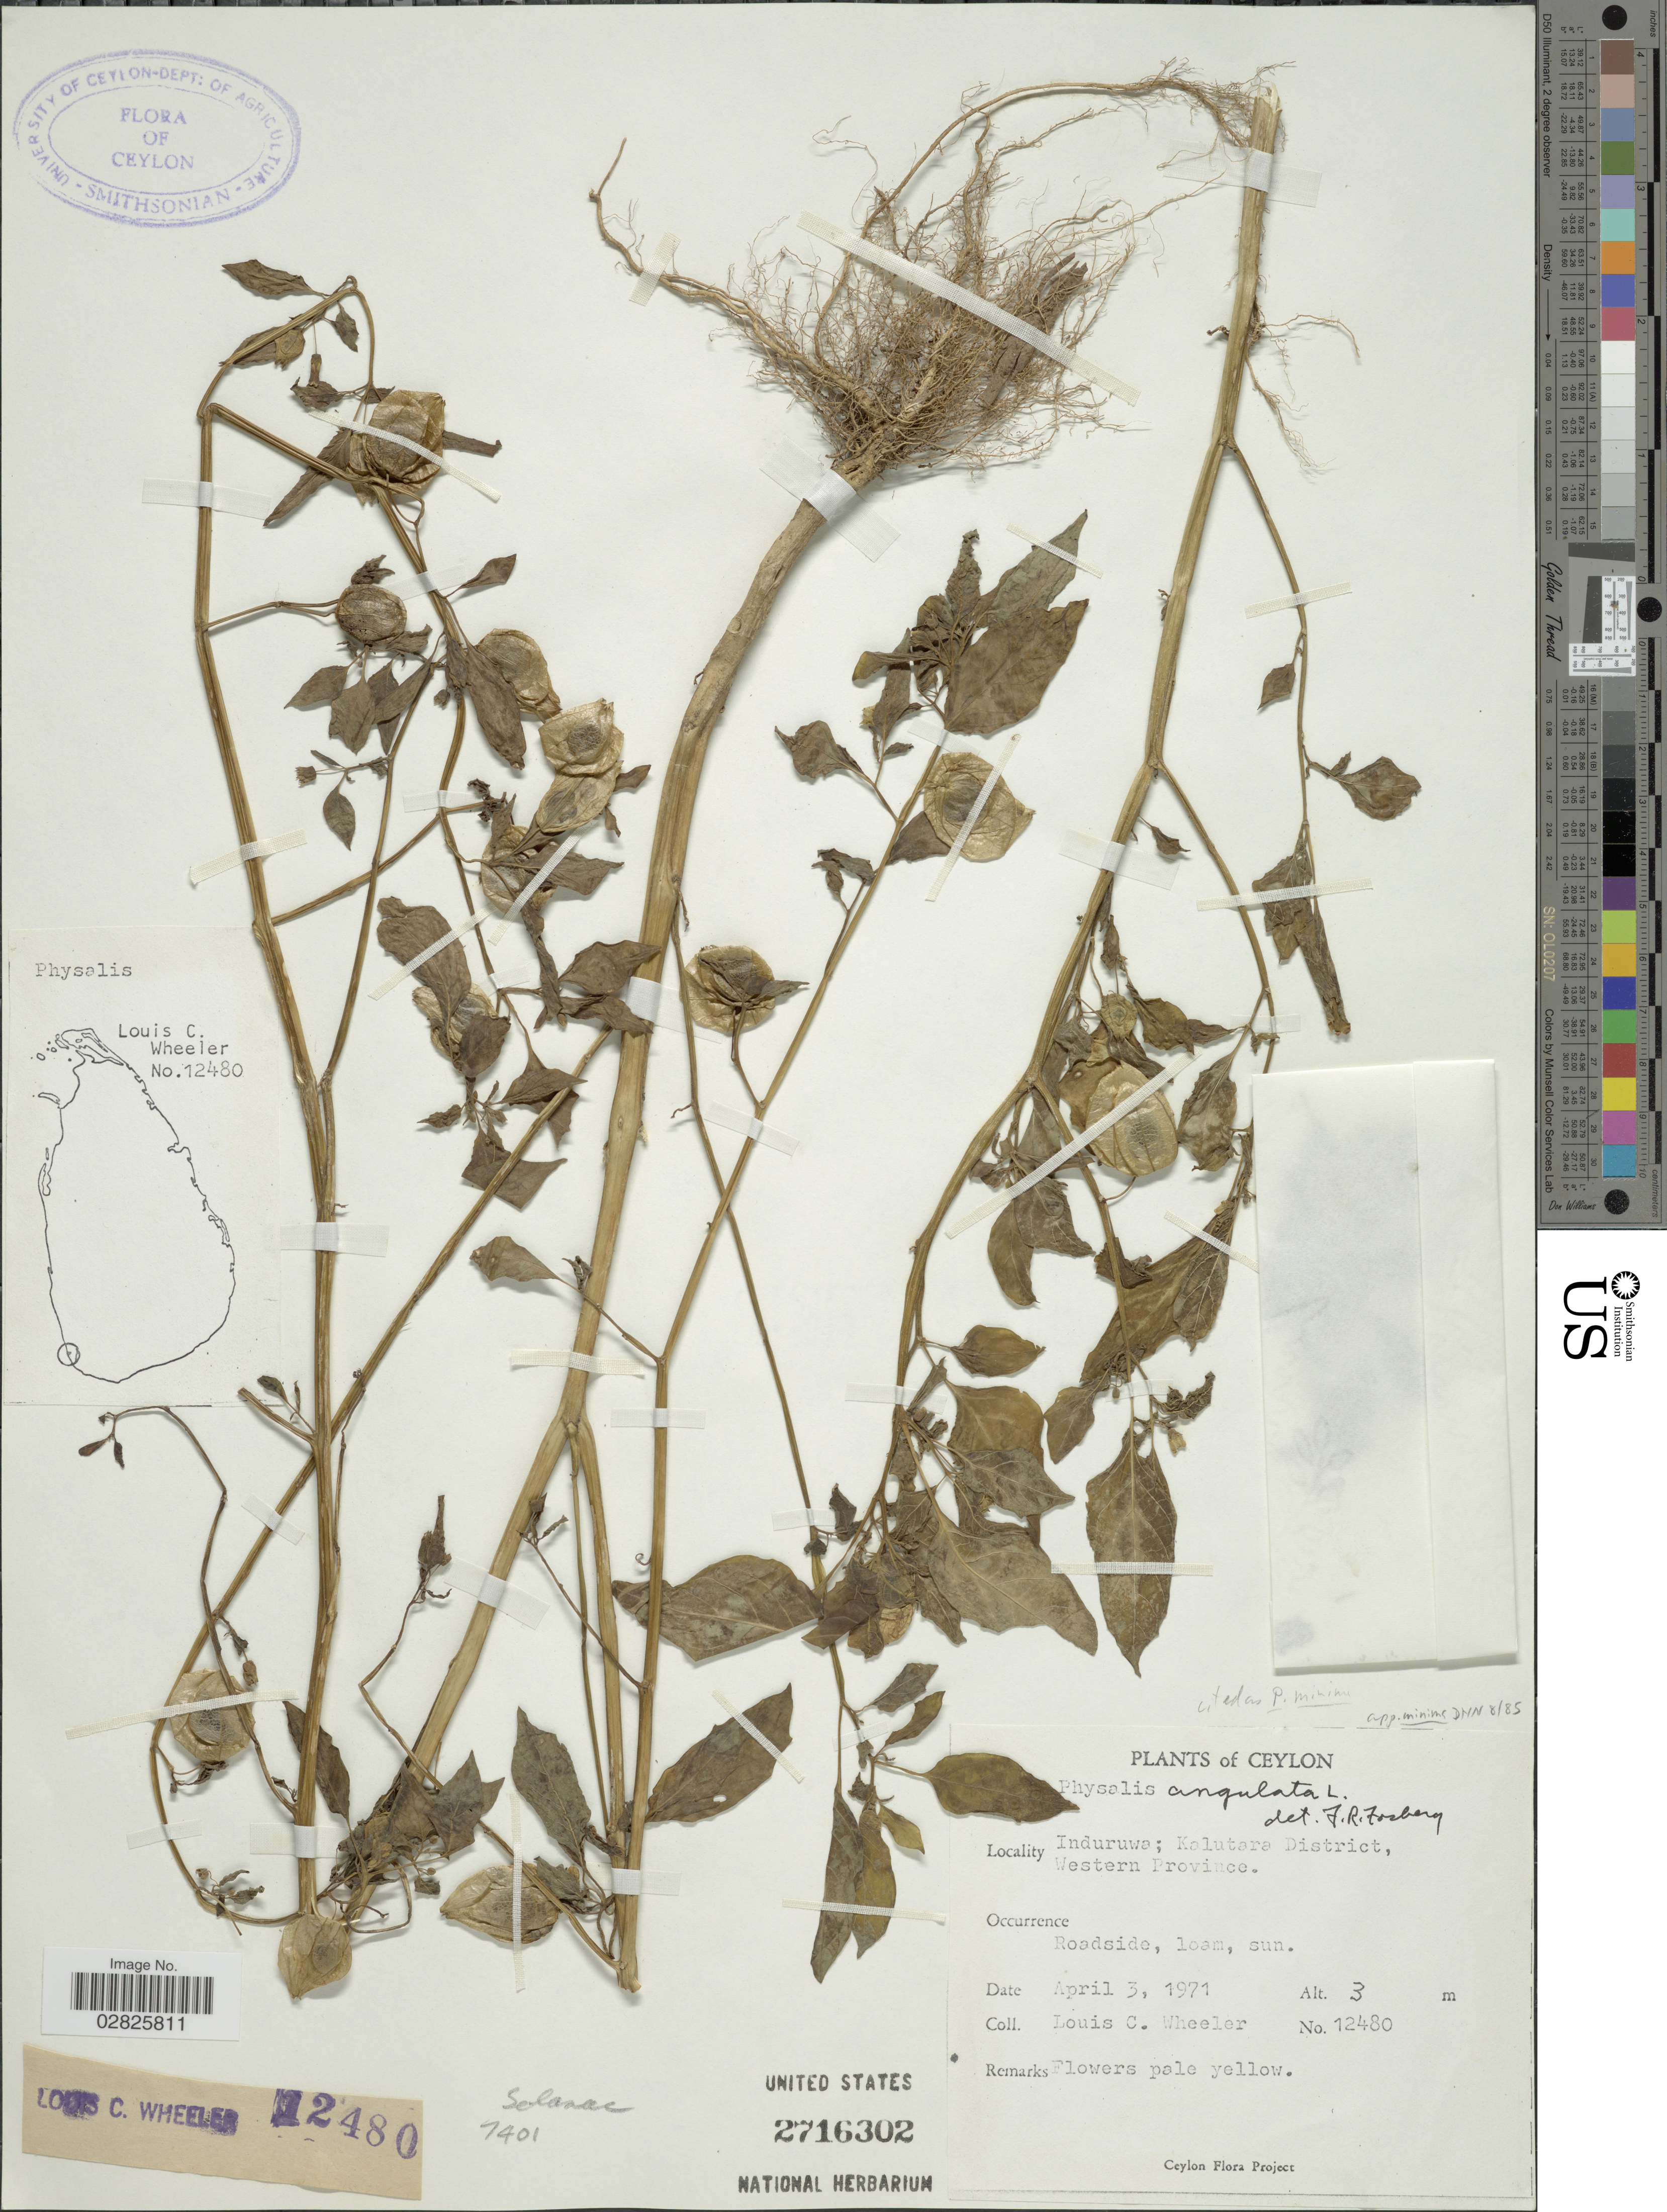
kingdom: Plantae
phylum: Tracheophyta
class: Magnoliopsida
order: Solanales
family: Solanaceae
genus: Physalis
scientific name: Physalis minima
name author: L.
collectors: L. C. Wheeler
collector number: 12480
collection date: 1971-04-03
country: Sri Lanka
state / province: Western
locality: Ceylon. Induruwa; Kalutara District.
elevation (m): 3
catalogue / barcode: US 2716302